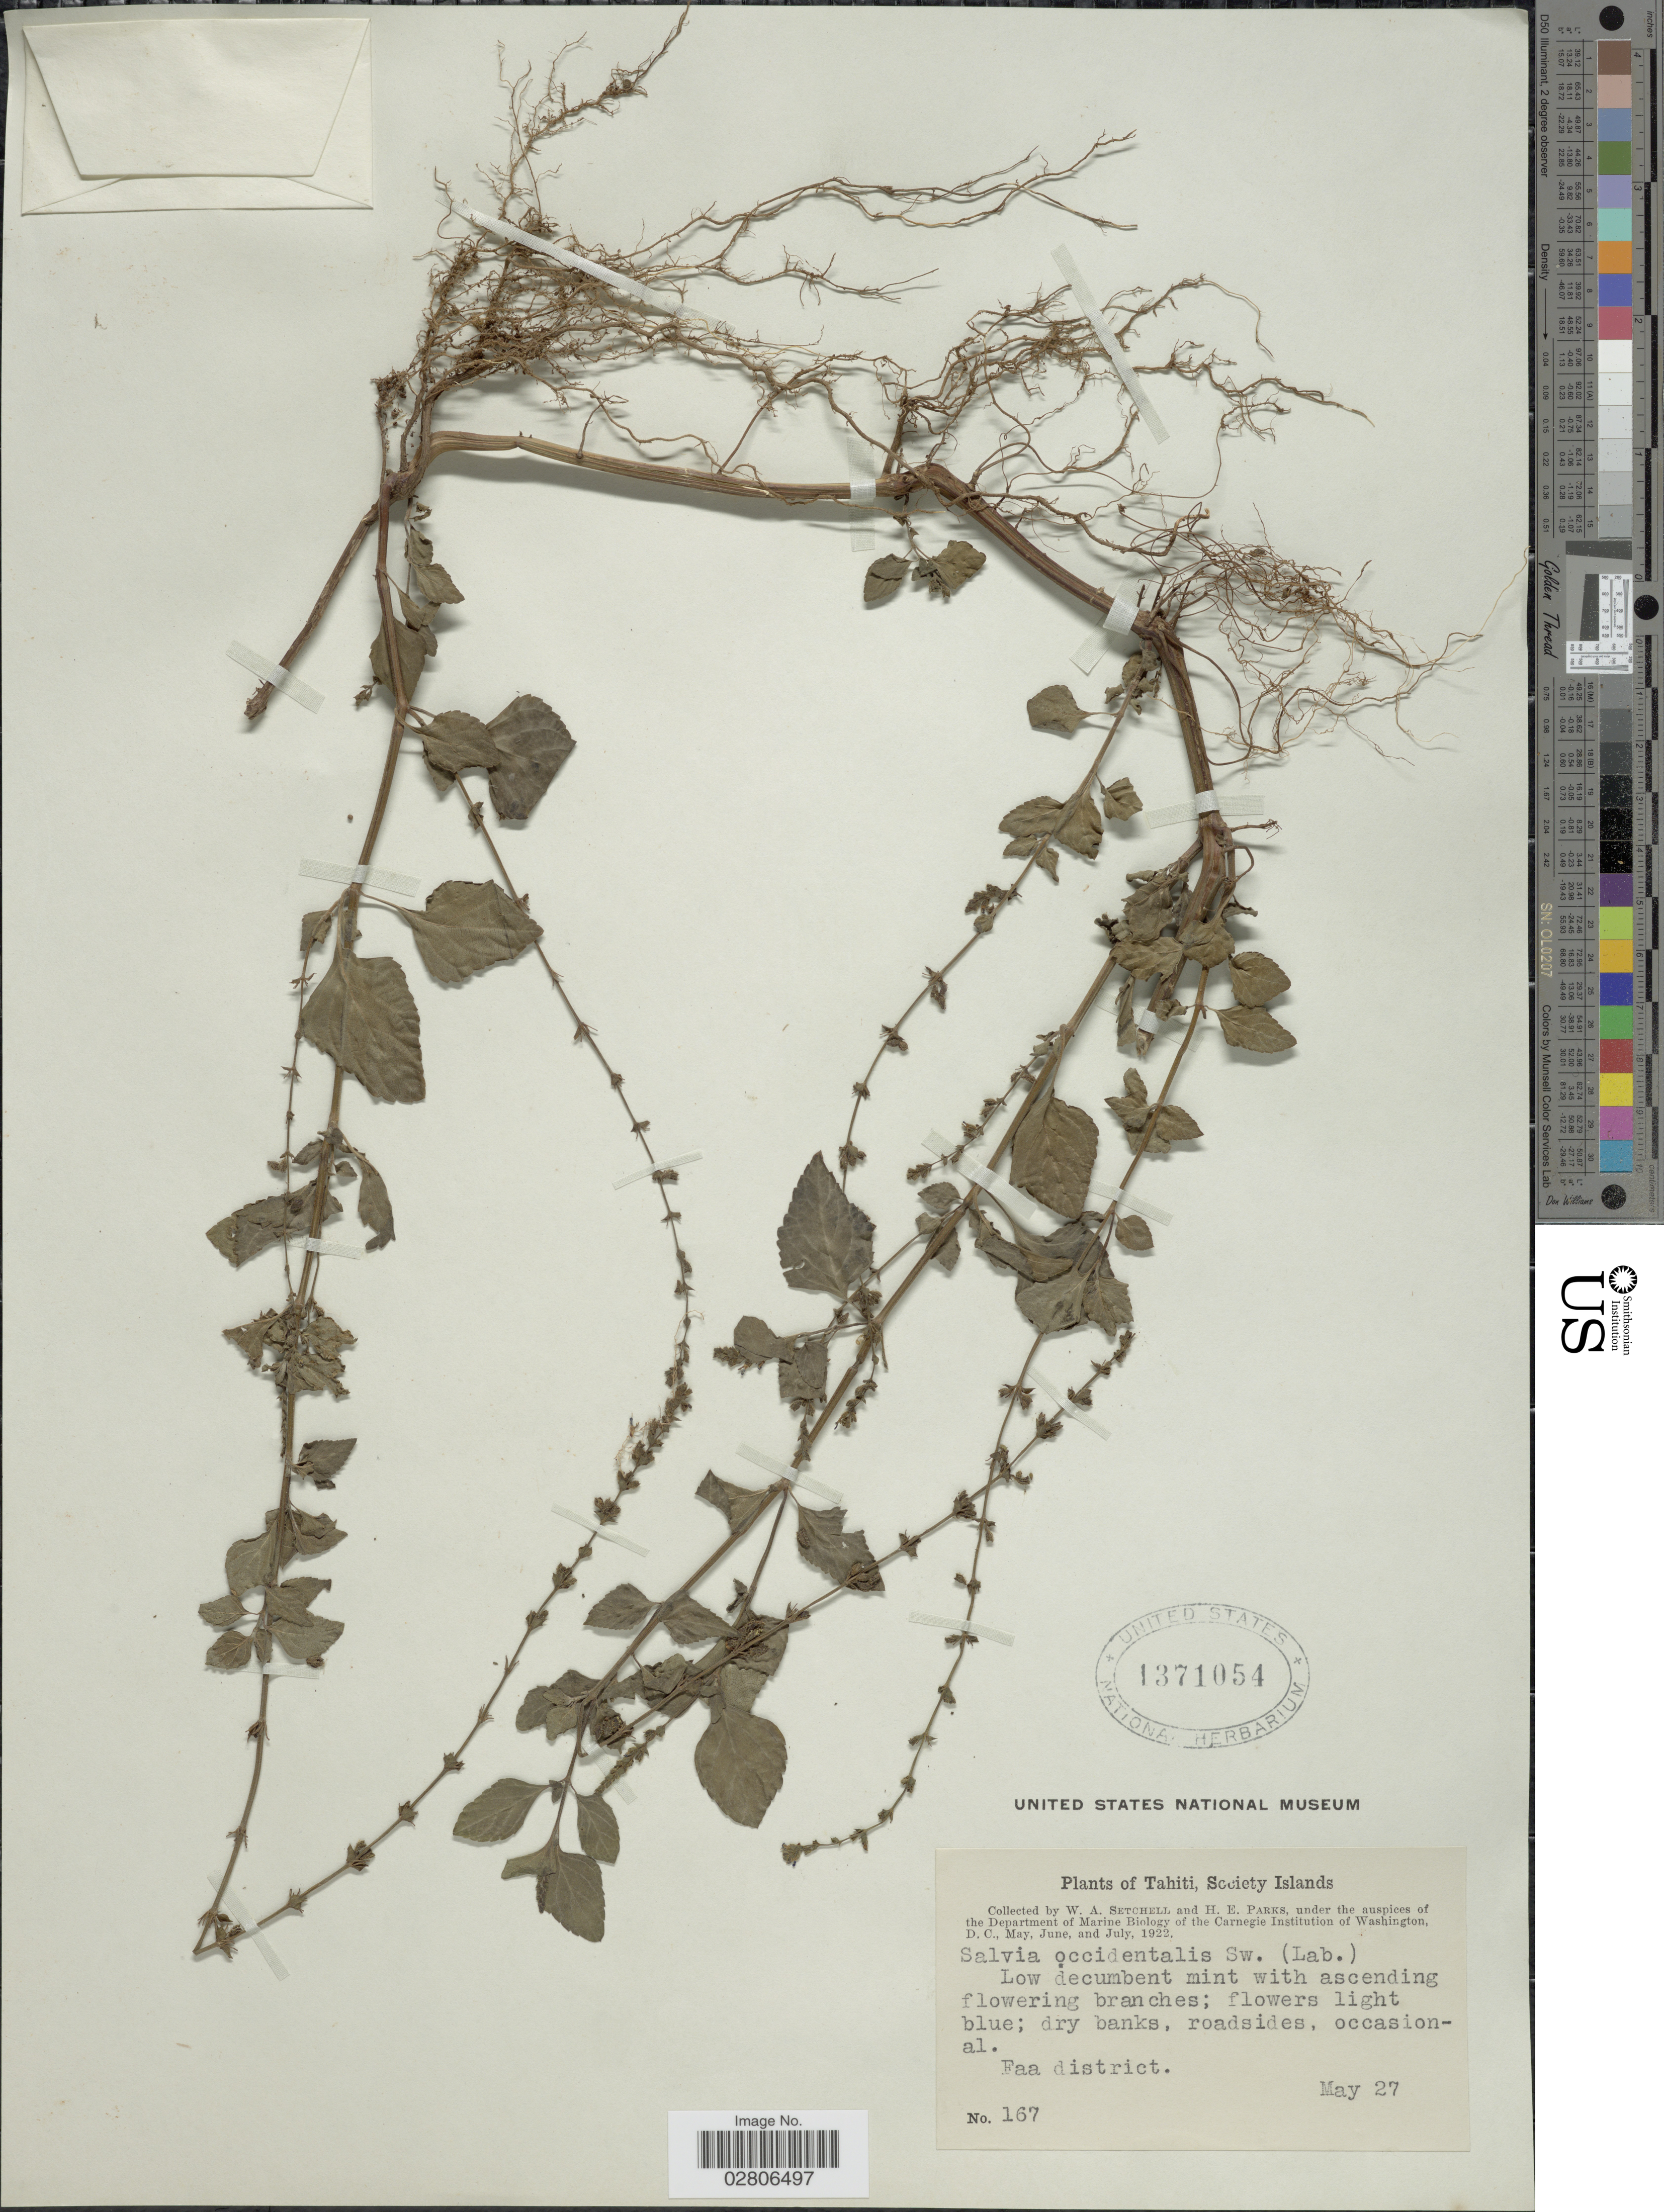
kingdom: Plantae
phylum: Tracheophyta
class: Magnoliopsida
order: Lamiales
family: Lamiaceae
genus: Salvia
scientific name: Salvia occidentalis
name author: Sw.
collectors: W. Setchell & H. E. Parks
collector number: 167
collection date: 1922-05-27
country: French Polynesia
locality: Tahiti. Society Islands. Faa district.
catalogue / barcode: US 1371054